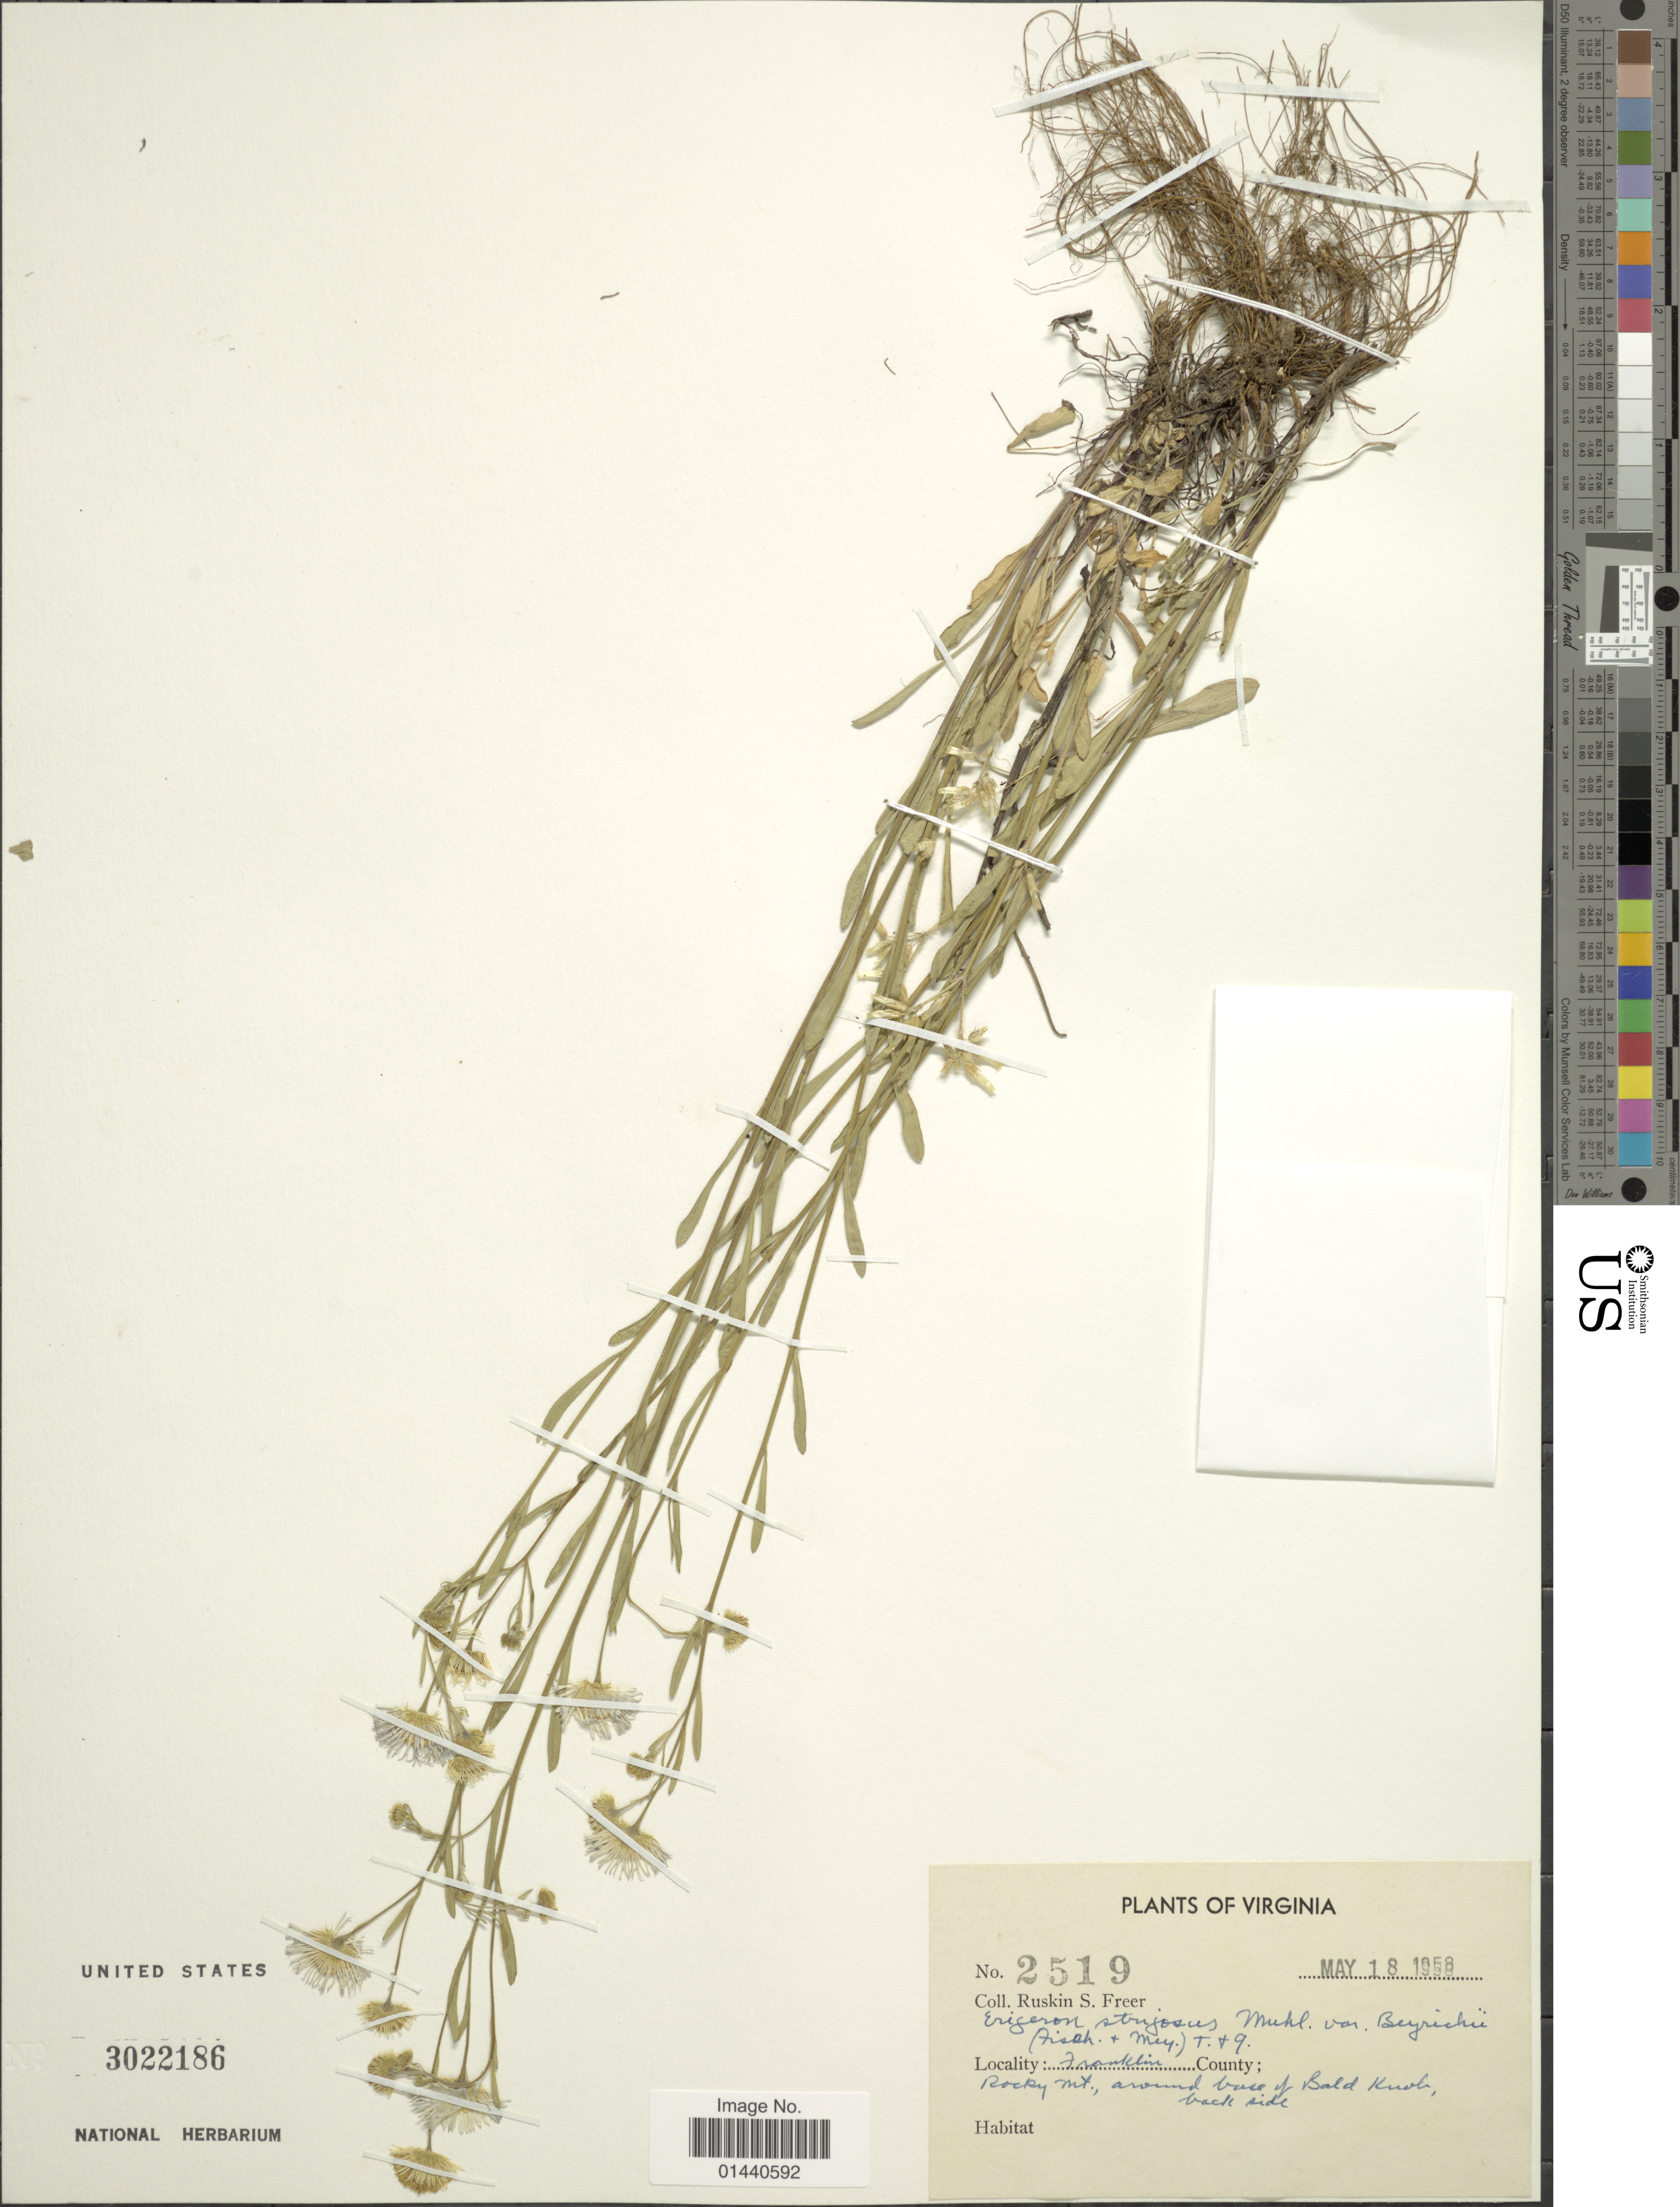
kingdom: Plantae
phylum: Tracheophyta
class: Magnoliopsida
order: Asterales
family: Asteraceae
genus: Erigeron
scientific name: Erigeron strigosus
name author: Muhl. ex Willd.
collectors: R. Freer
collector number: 2519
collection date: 1958-05-18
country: United States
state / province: Virginia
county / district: City of Franklin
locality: Rocky Mt., around back of Bald Knob, back side.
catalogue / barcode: US 3022186